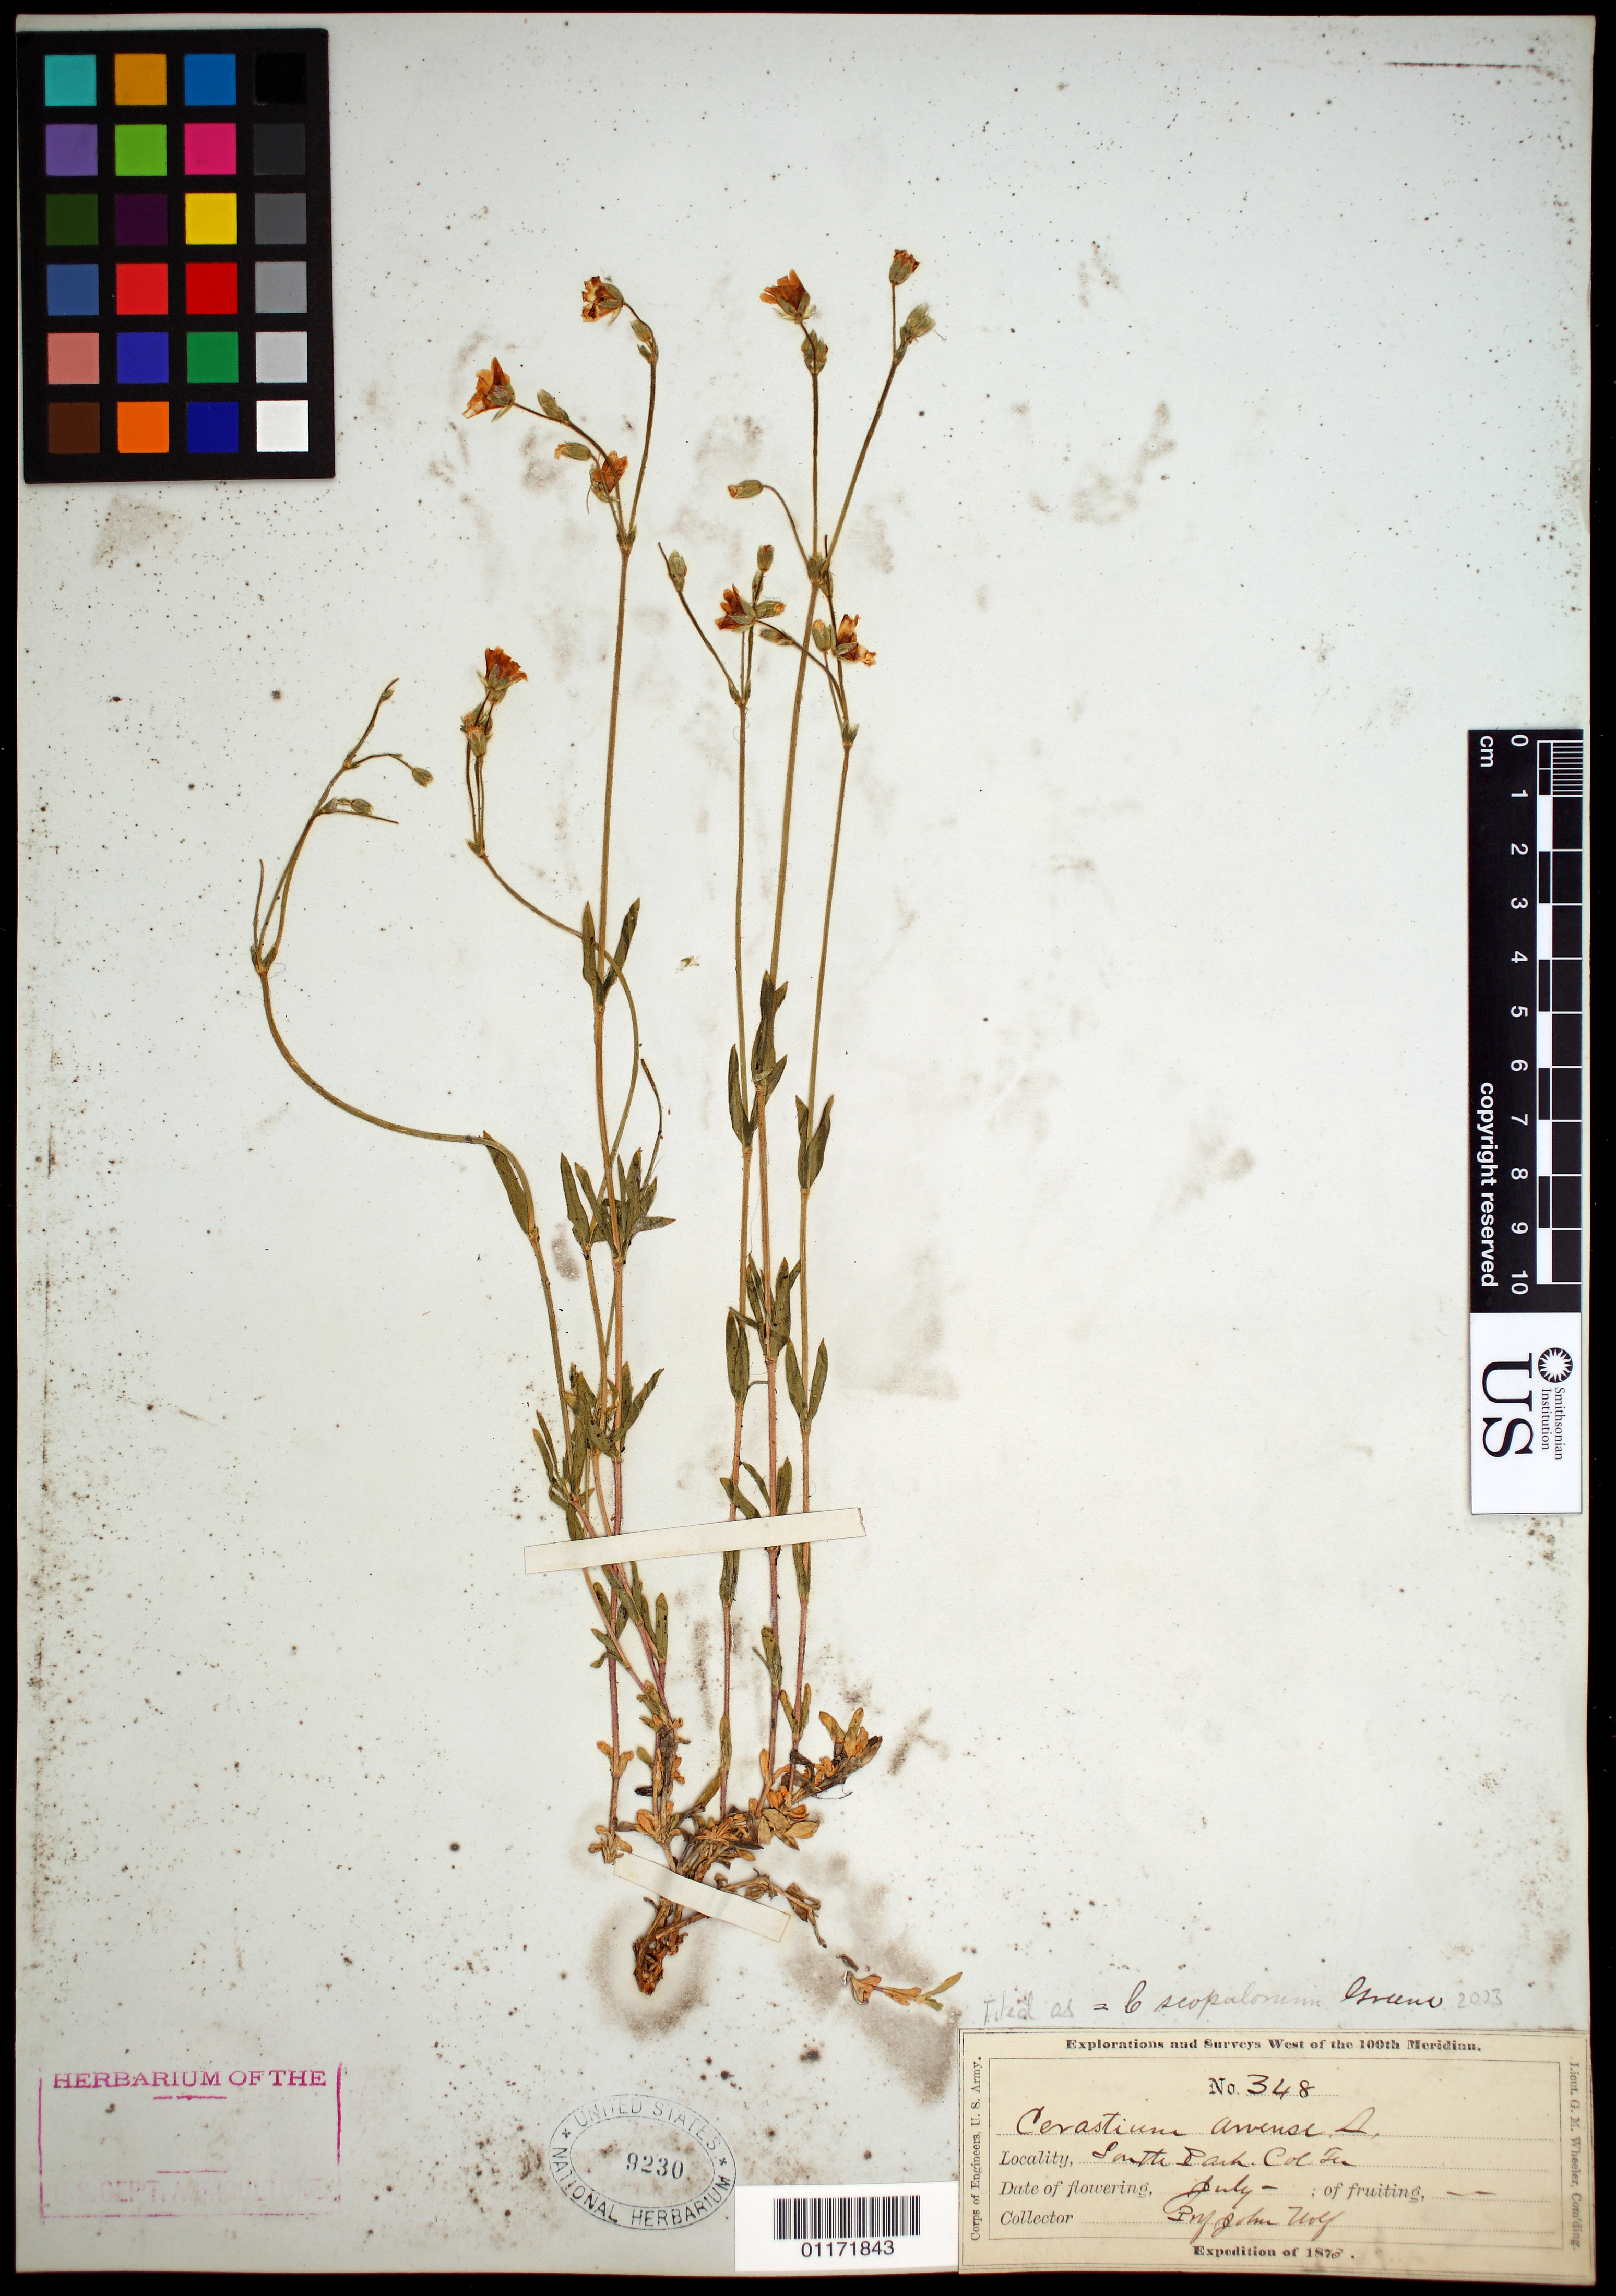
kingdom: Plantae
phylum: Tracheophyta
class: Magnoliopsida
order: Caryophyllales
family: Caryophyllaceae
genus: Cerastium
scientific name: Cerastium scopulorum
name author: Greene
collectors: J. Wolf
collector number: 348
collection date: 1873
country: United States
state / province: Colorado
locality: South Park.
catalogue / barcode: US 9230